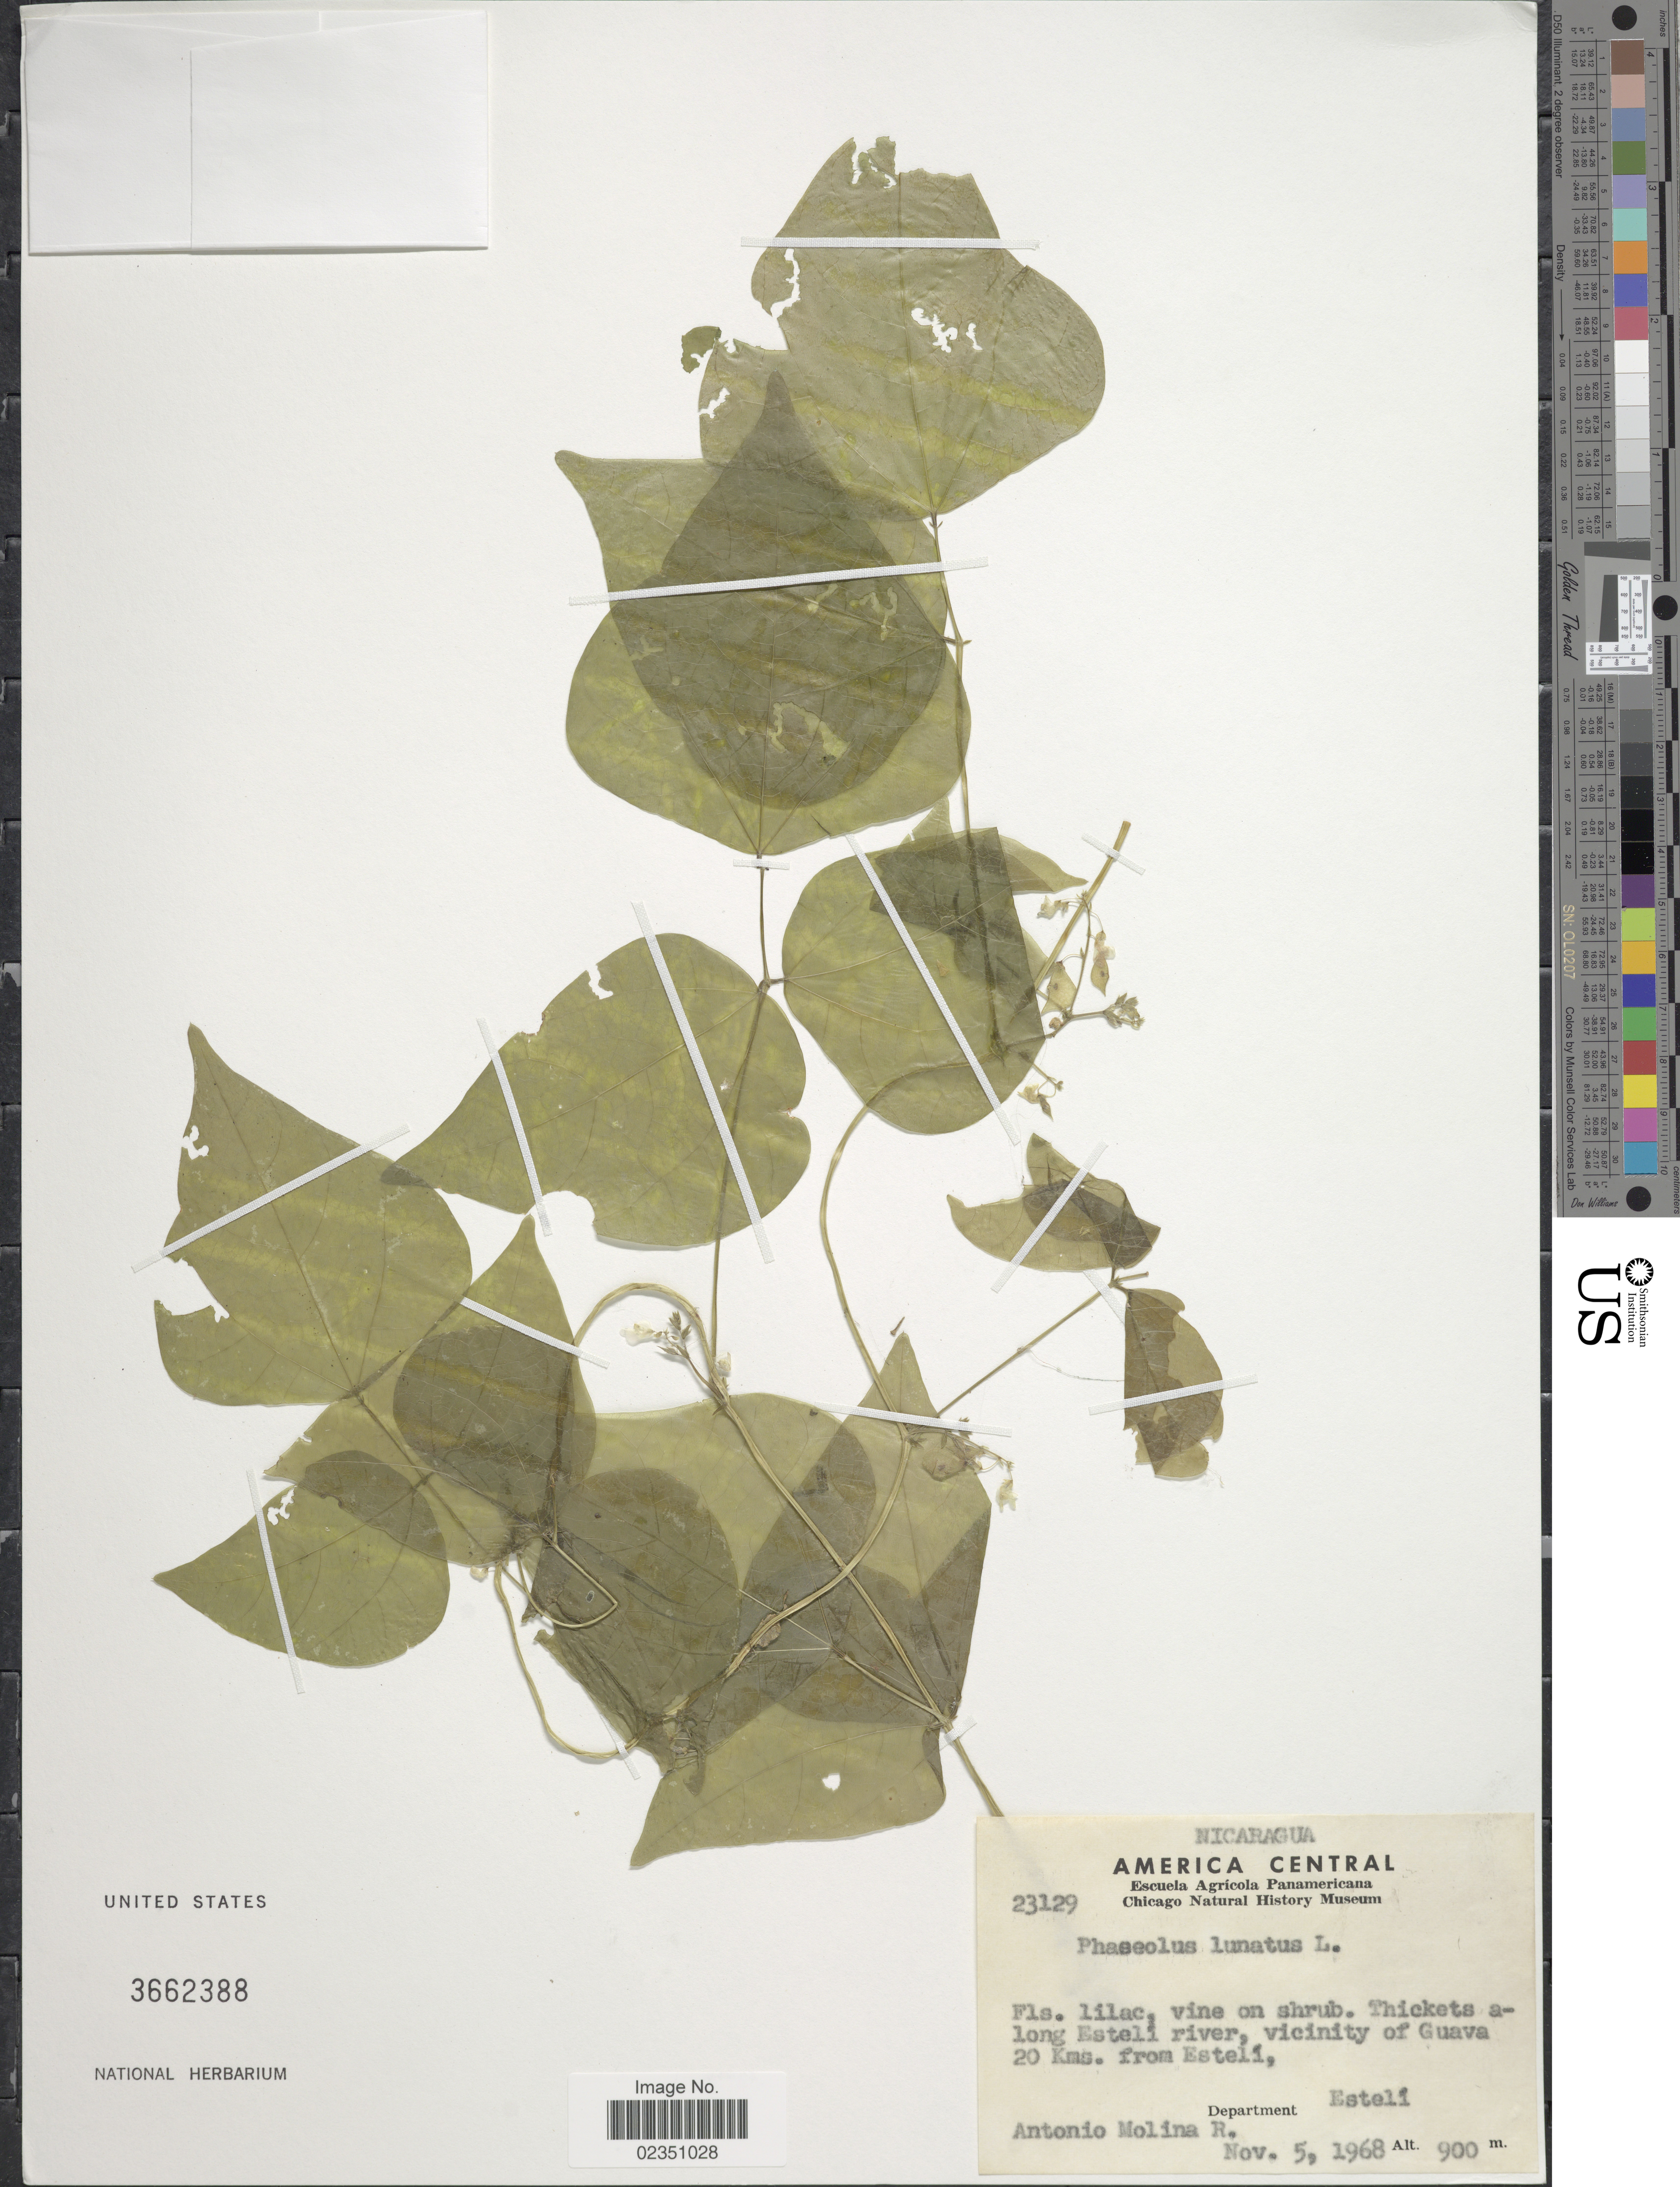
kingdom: Plantae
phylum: Tracheophyta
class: Magnoliopsida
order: Fabales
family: Fabaceae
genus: Phaseolus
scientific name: Phaseolus lunatus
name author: L.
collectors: A. Molina R.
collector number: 23129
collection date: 1968-11-05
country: Nicaragua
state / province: Esteli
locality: Thickets along Esteli river, vicinity of Guava 20 Kms from Estelí, Department Estelí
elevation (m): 900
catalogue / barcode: US 3662388